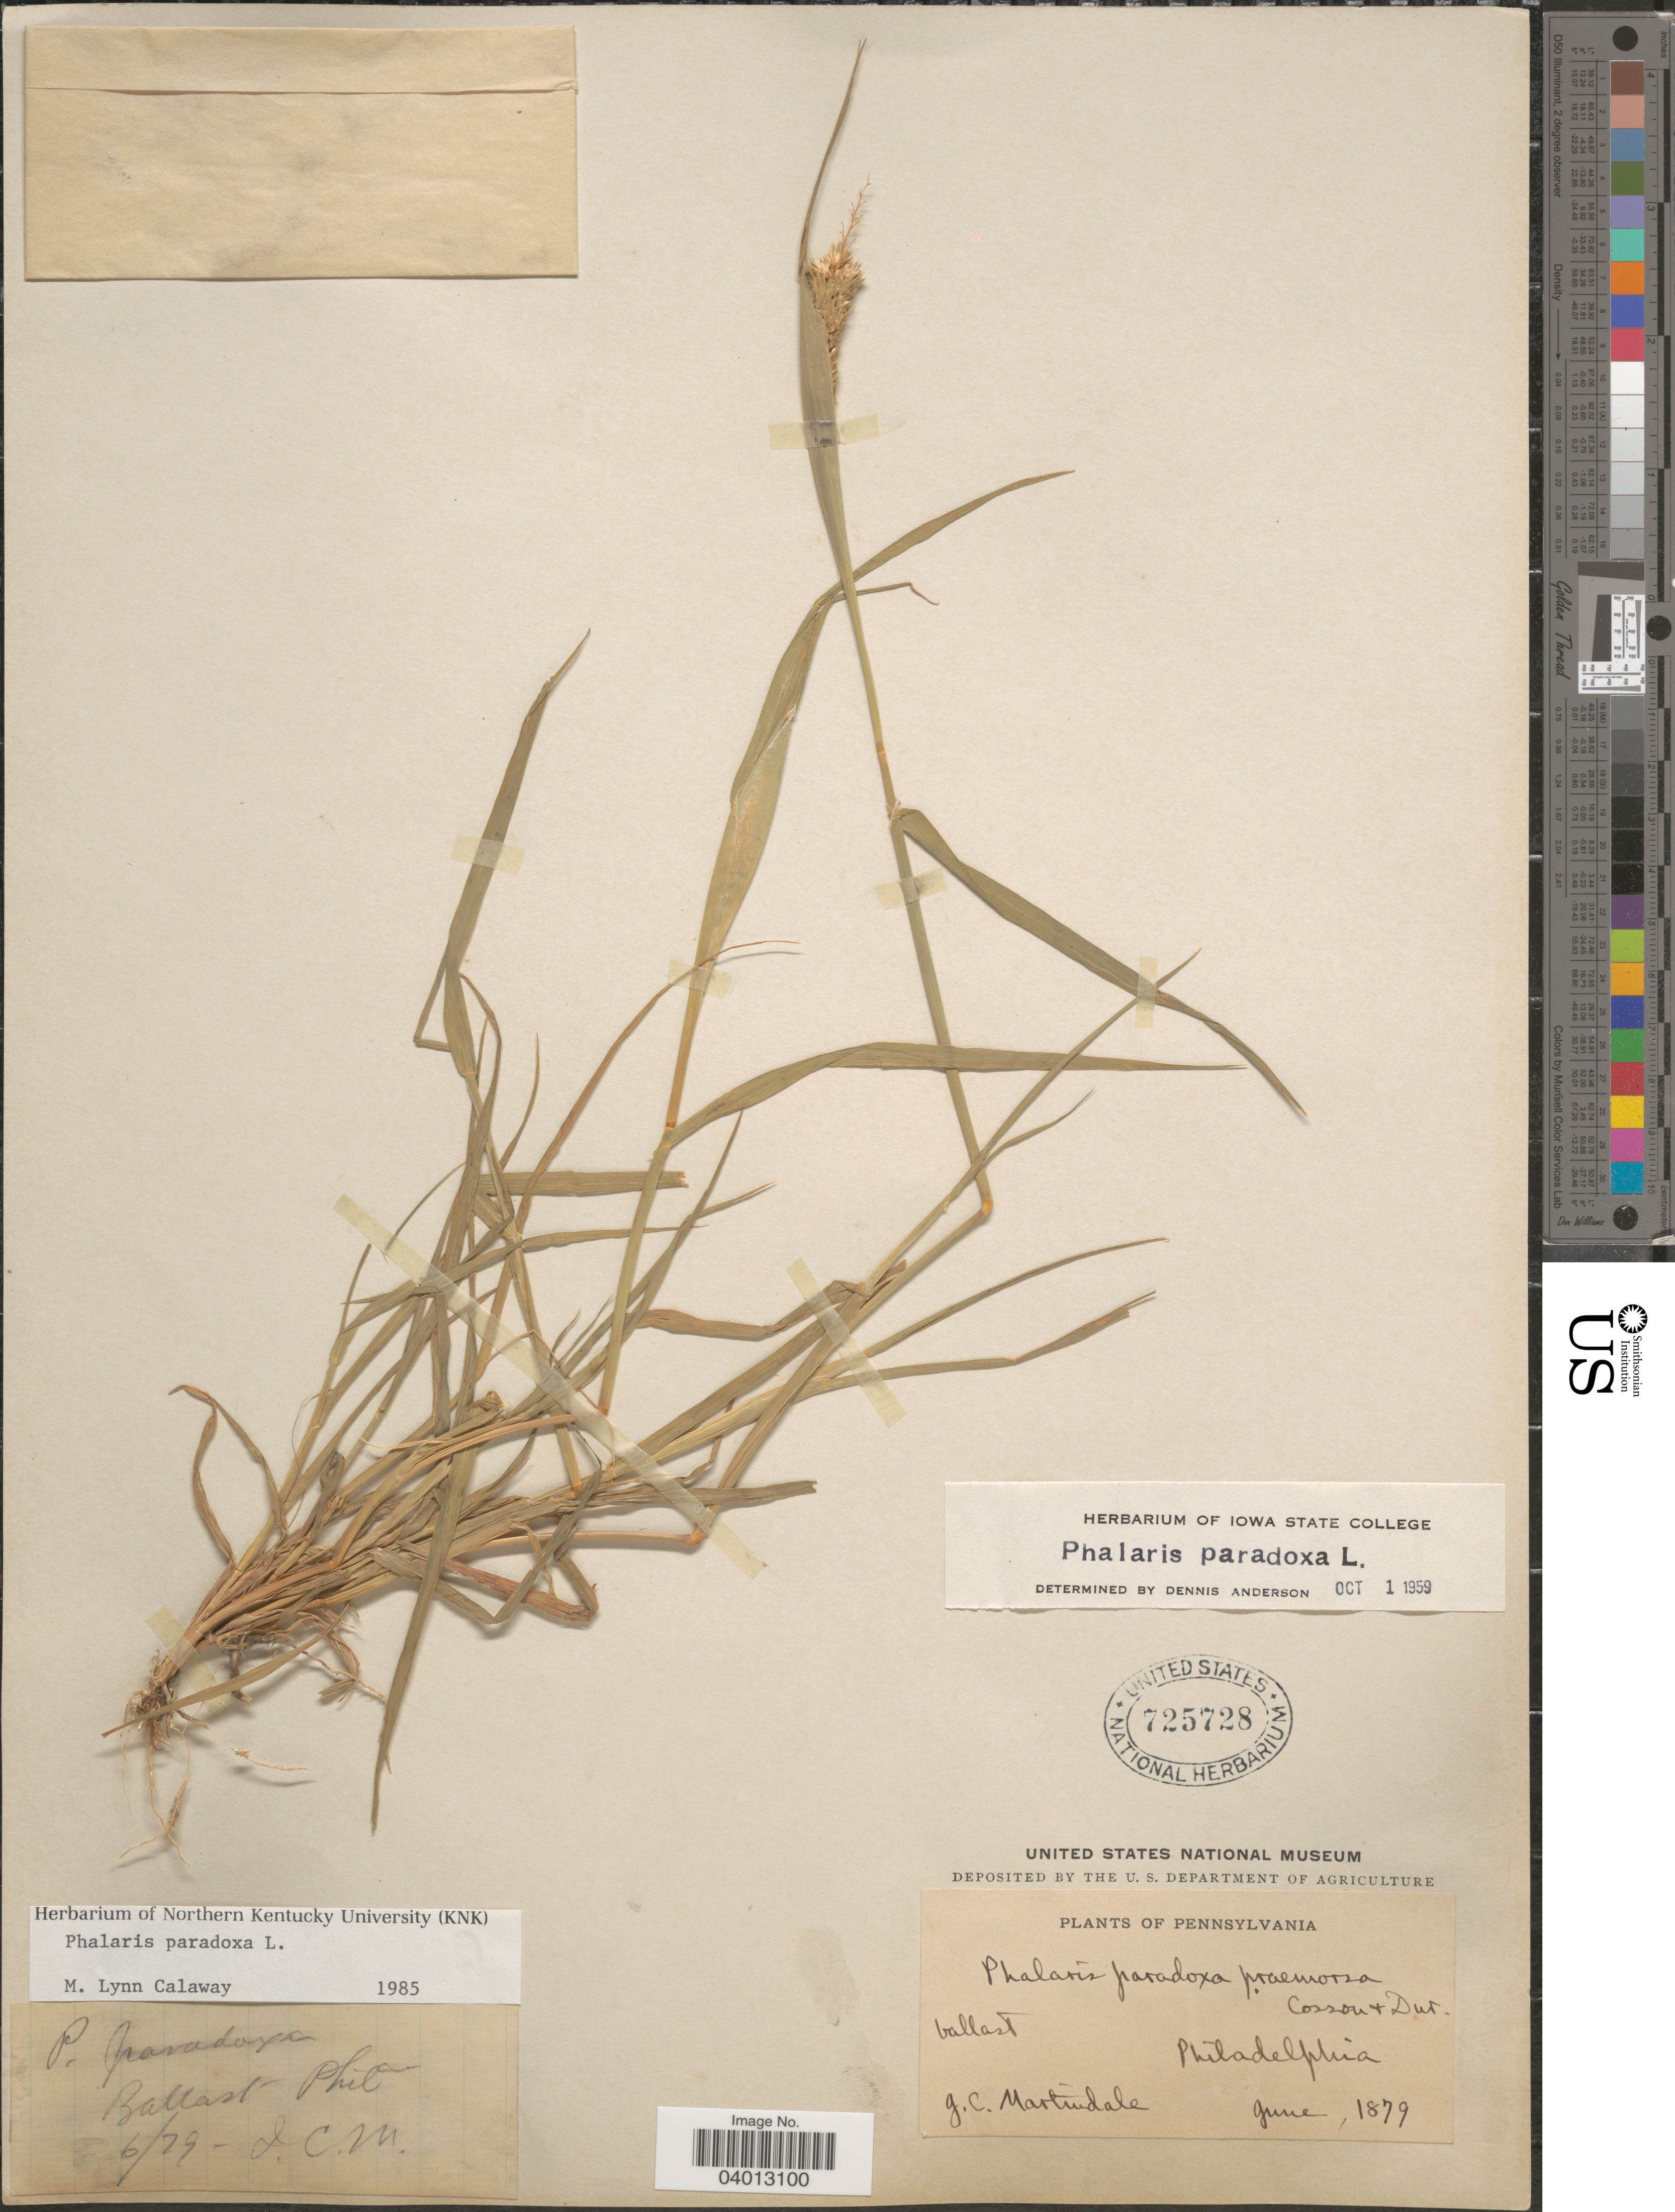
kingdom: Plantae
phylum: Tracheophyta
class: Liliopsida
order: Poales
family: Poaceae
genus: Phalaris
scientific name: Phalaris paradoxa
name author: L.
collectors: I. C. Martindale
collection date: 1879-06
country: United States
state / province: Pennsylvania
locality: Ballast Philadelphia.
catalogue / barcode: US 725728